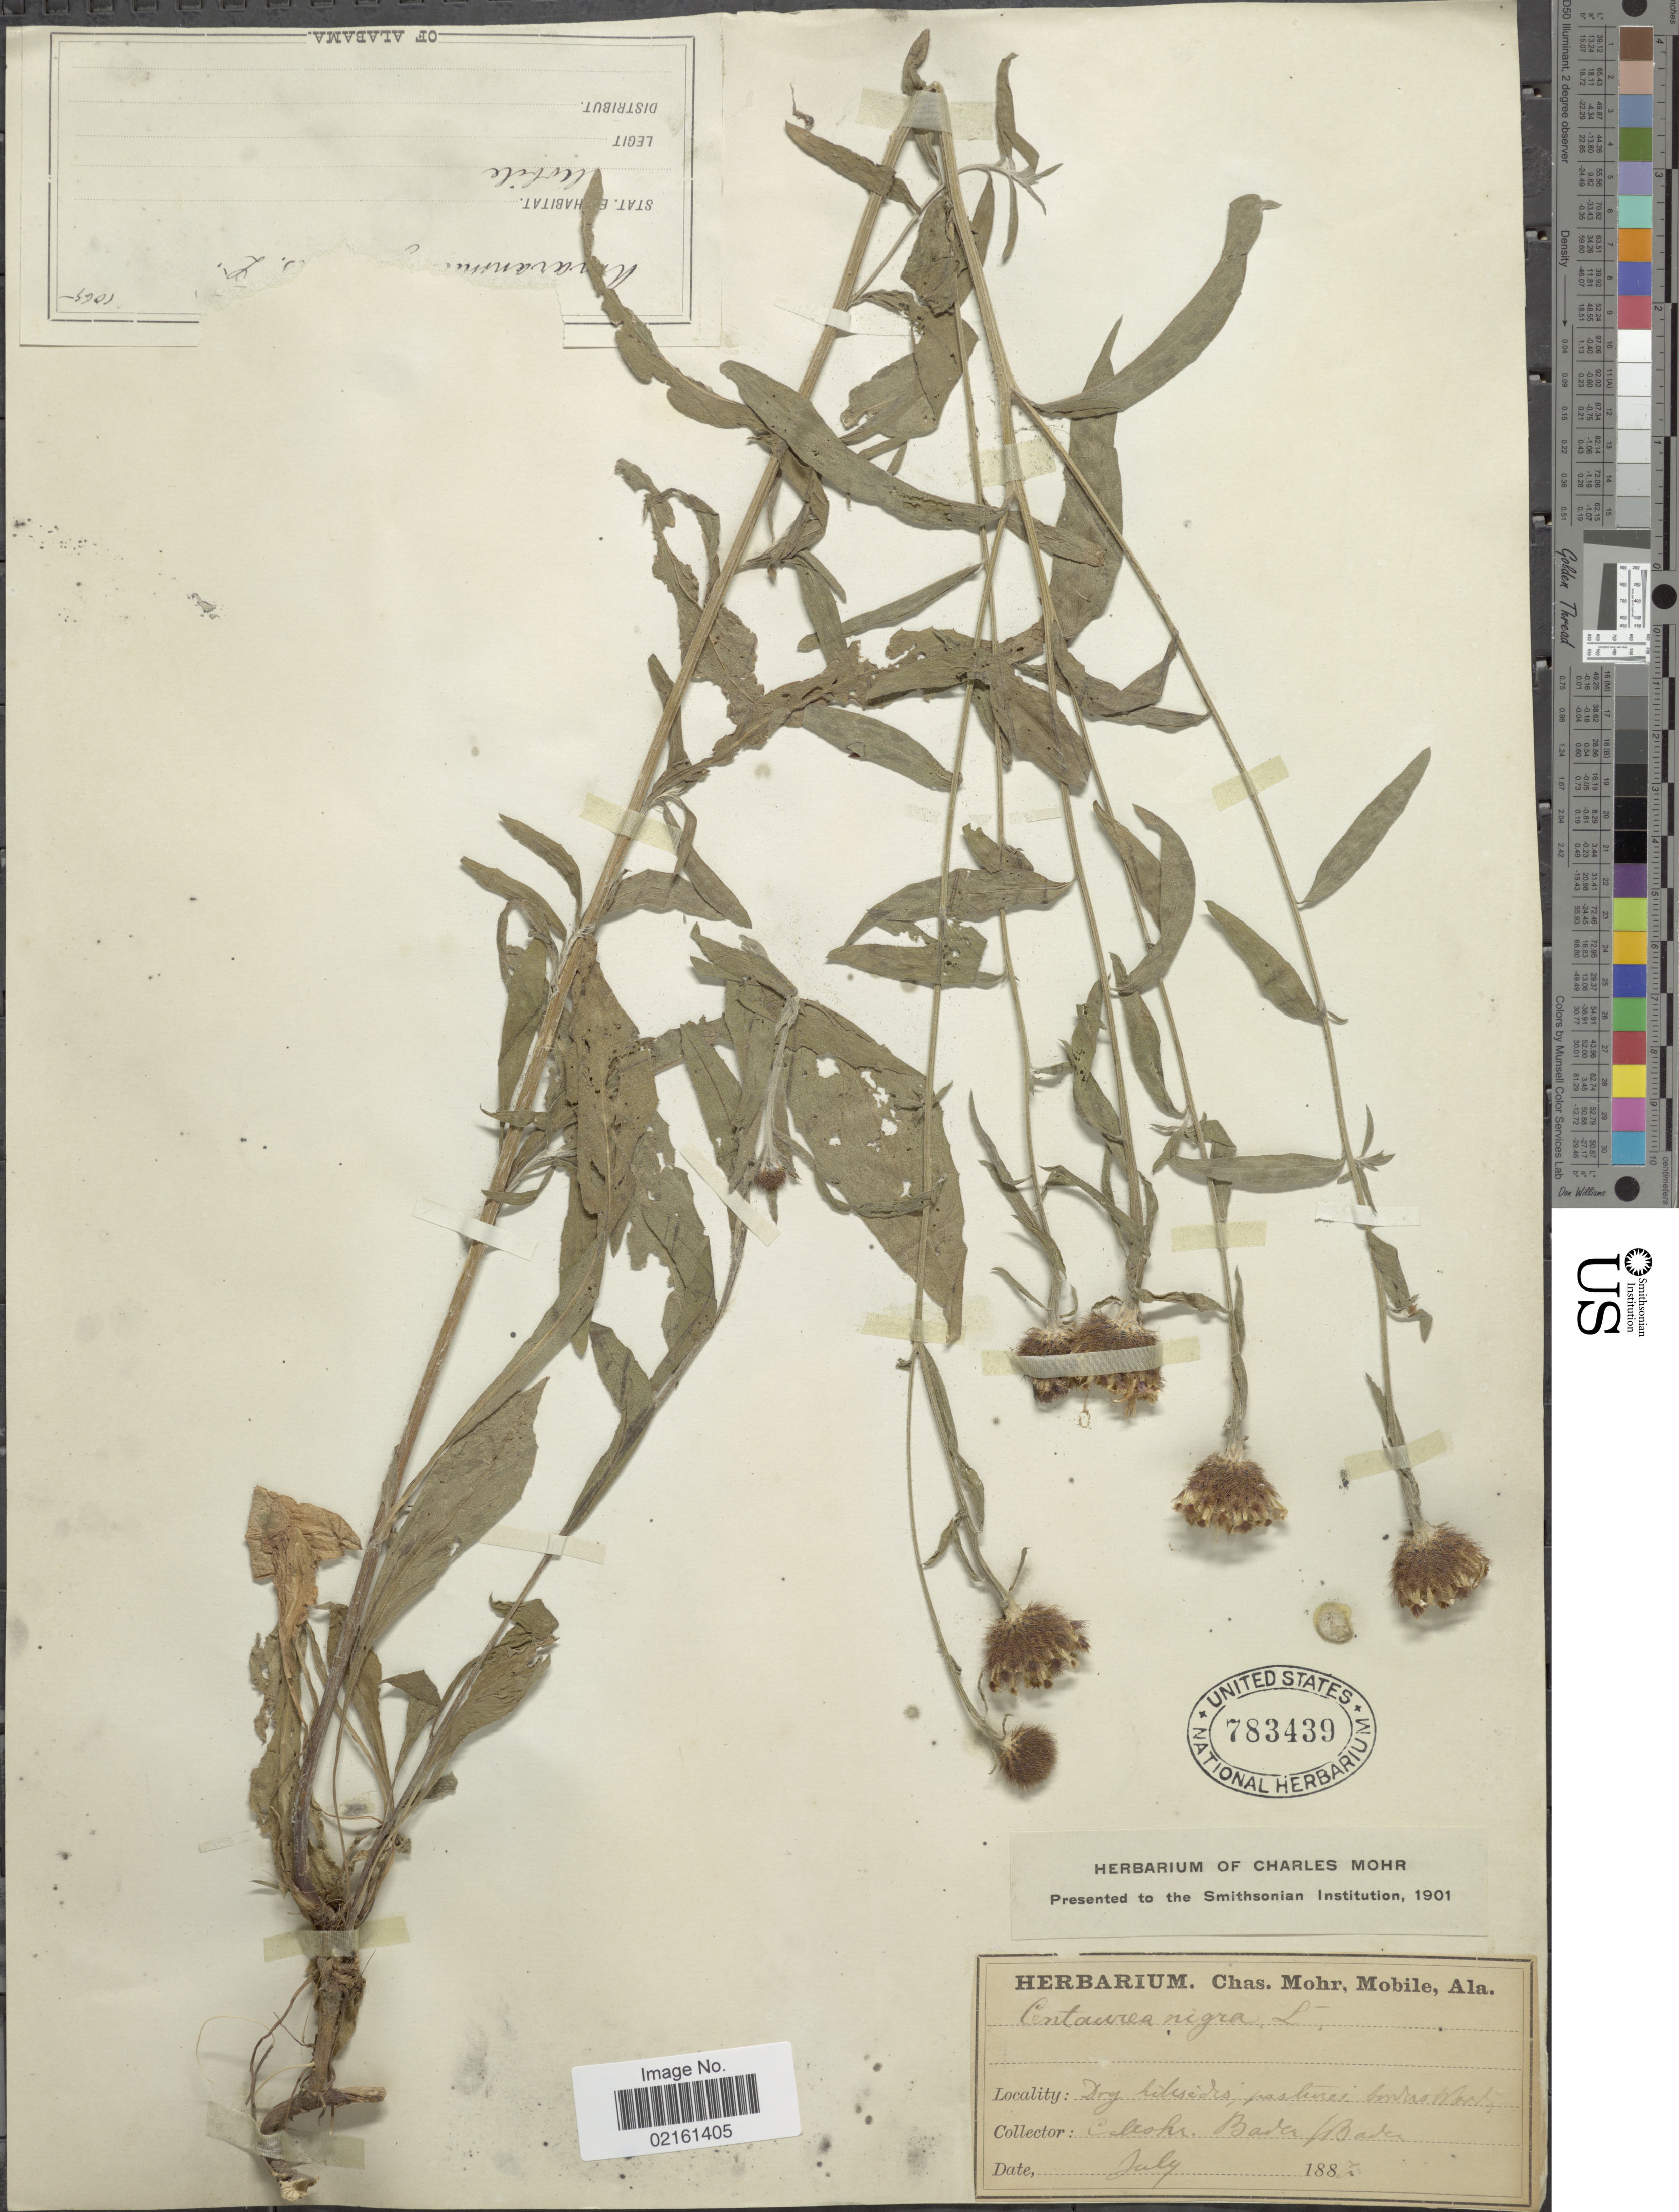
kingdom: Plantae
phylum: Tracheophyta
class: Magnoliopsida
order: Asterales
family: Asteraceae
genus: Centaurea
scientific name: Centaurea nigra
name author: L.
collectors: Mohr, C. T. (herbarium)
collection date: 1887-07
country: Germany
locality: Pastures Conts Ward Baden [interpreted]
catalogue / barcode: US 783439